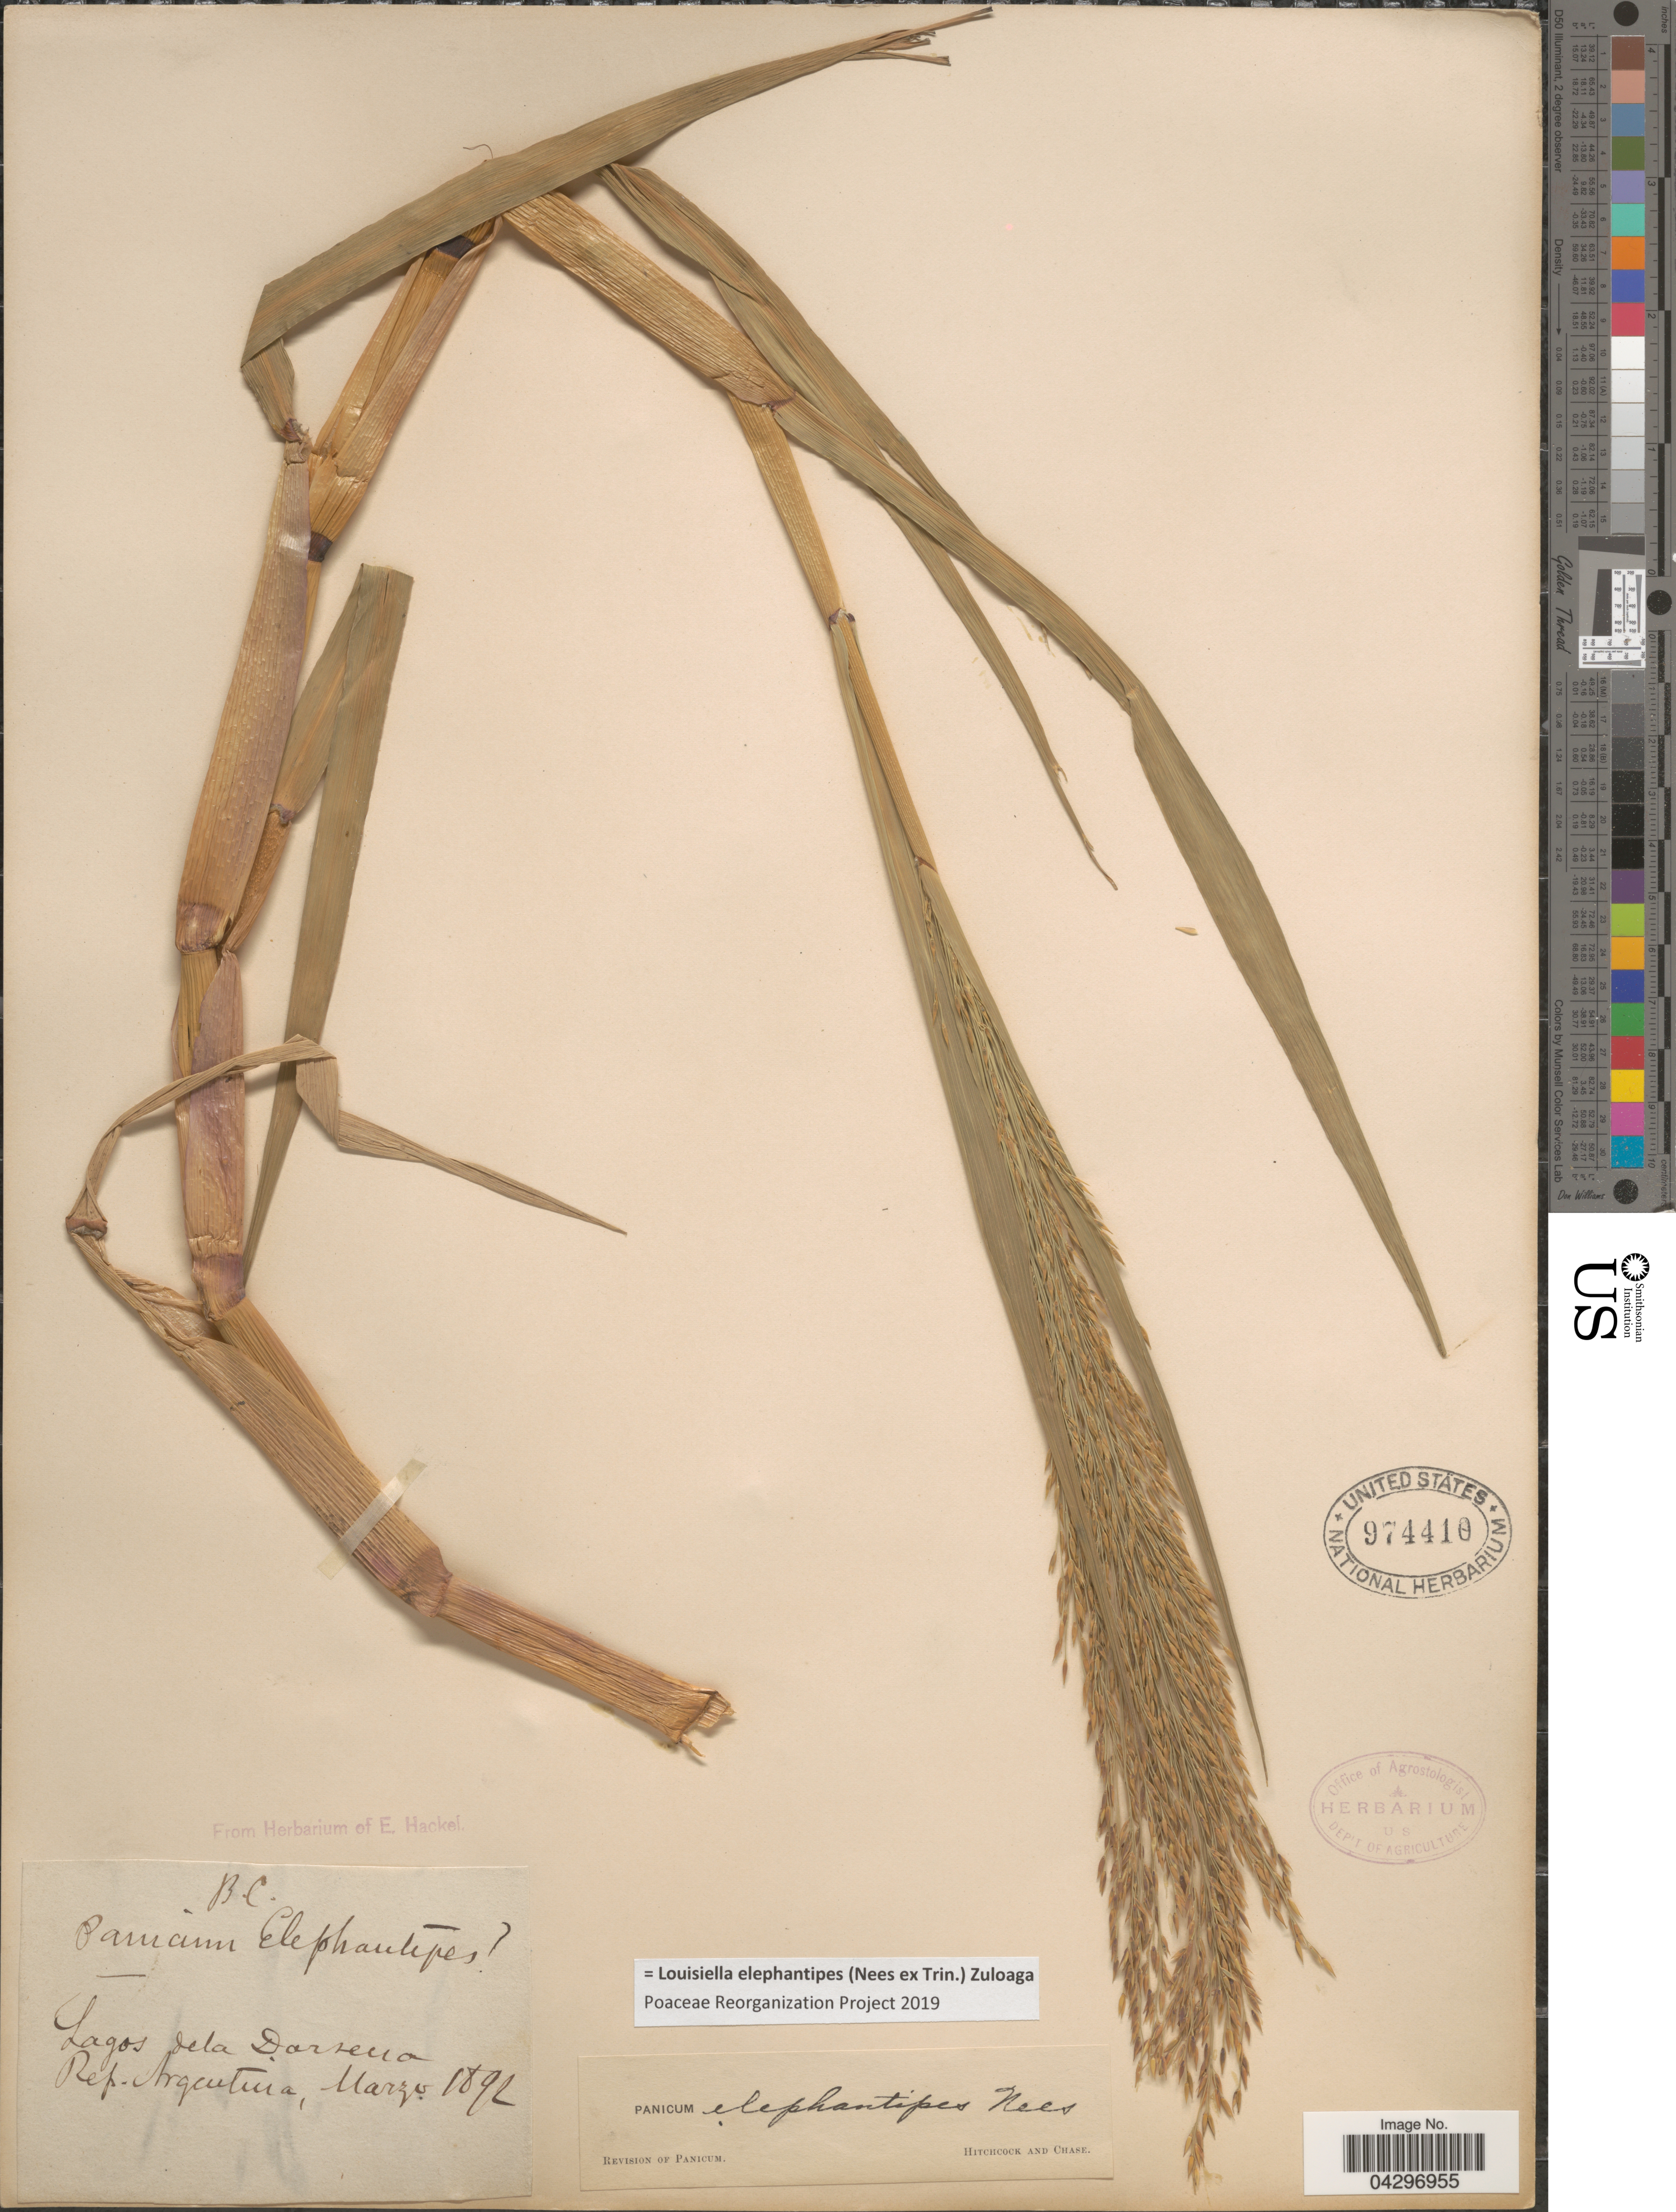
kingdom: Plantae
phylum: Tracheophyta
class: Liliopsida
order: Poales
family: Poaceae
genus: Louisiella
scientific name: Louisiella elephantipes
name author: (Nees ex Trin.) Zuloaga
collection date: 1892-03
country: Argentina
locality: Lagos dela Darsena. Rep. Argentina.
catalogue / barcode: US 974410